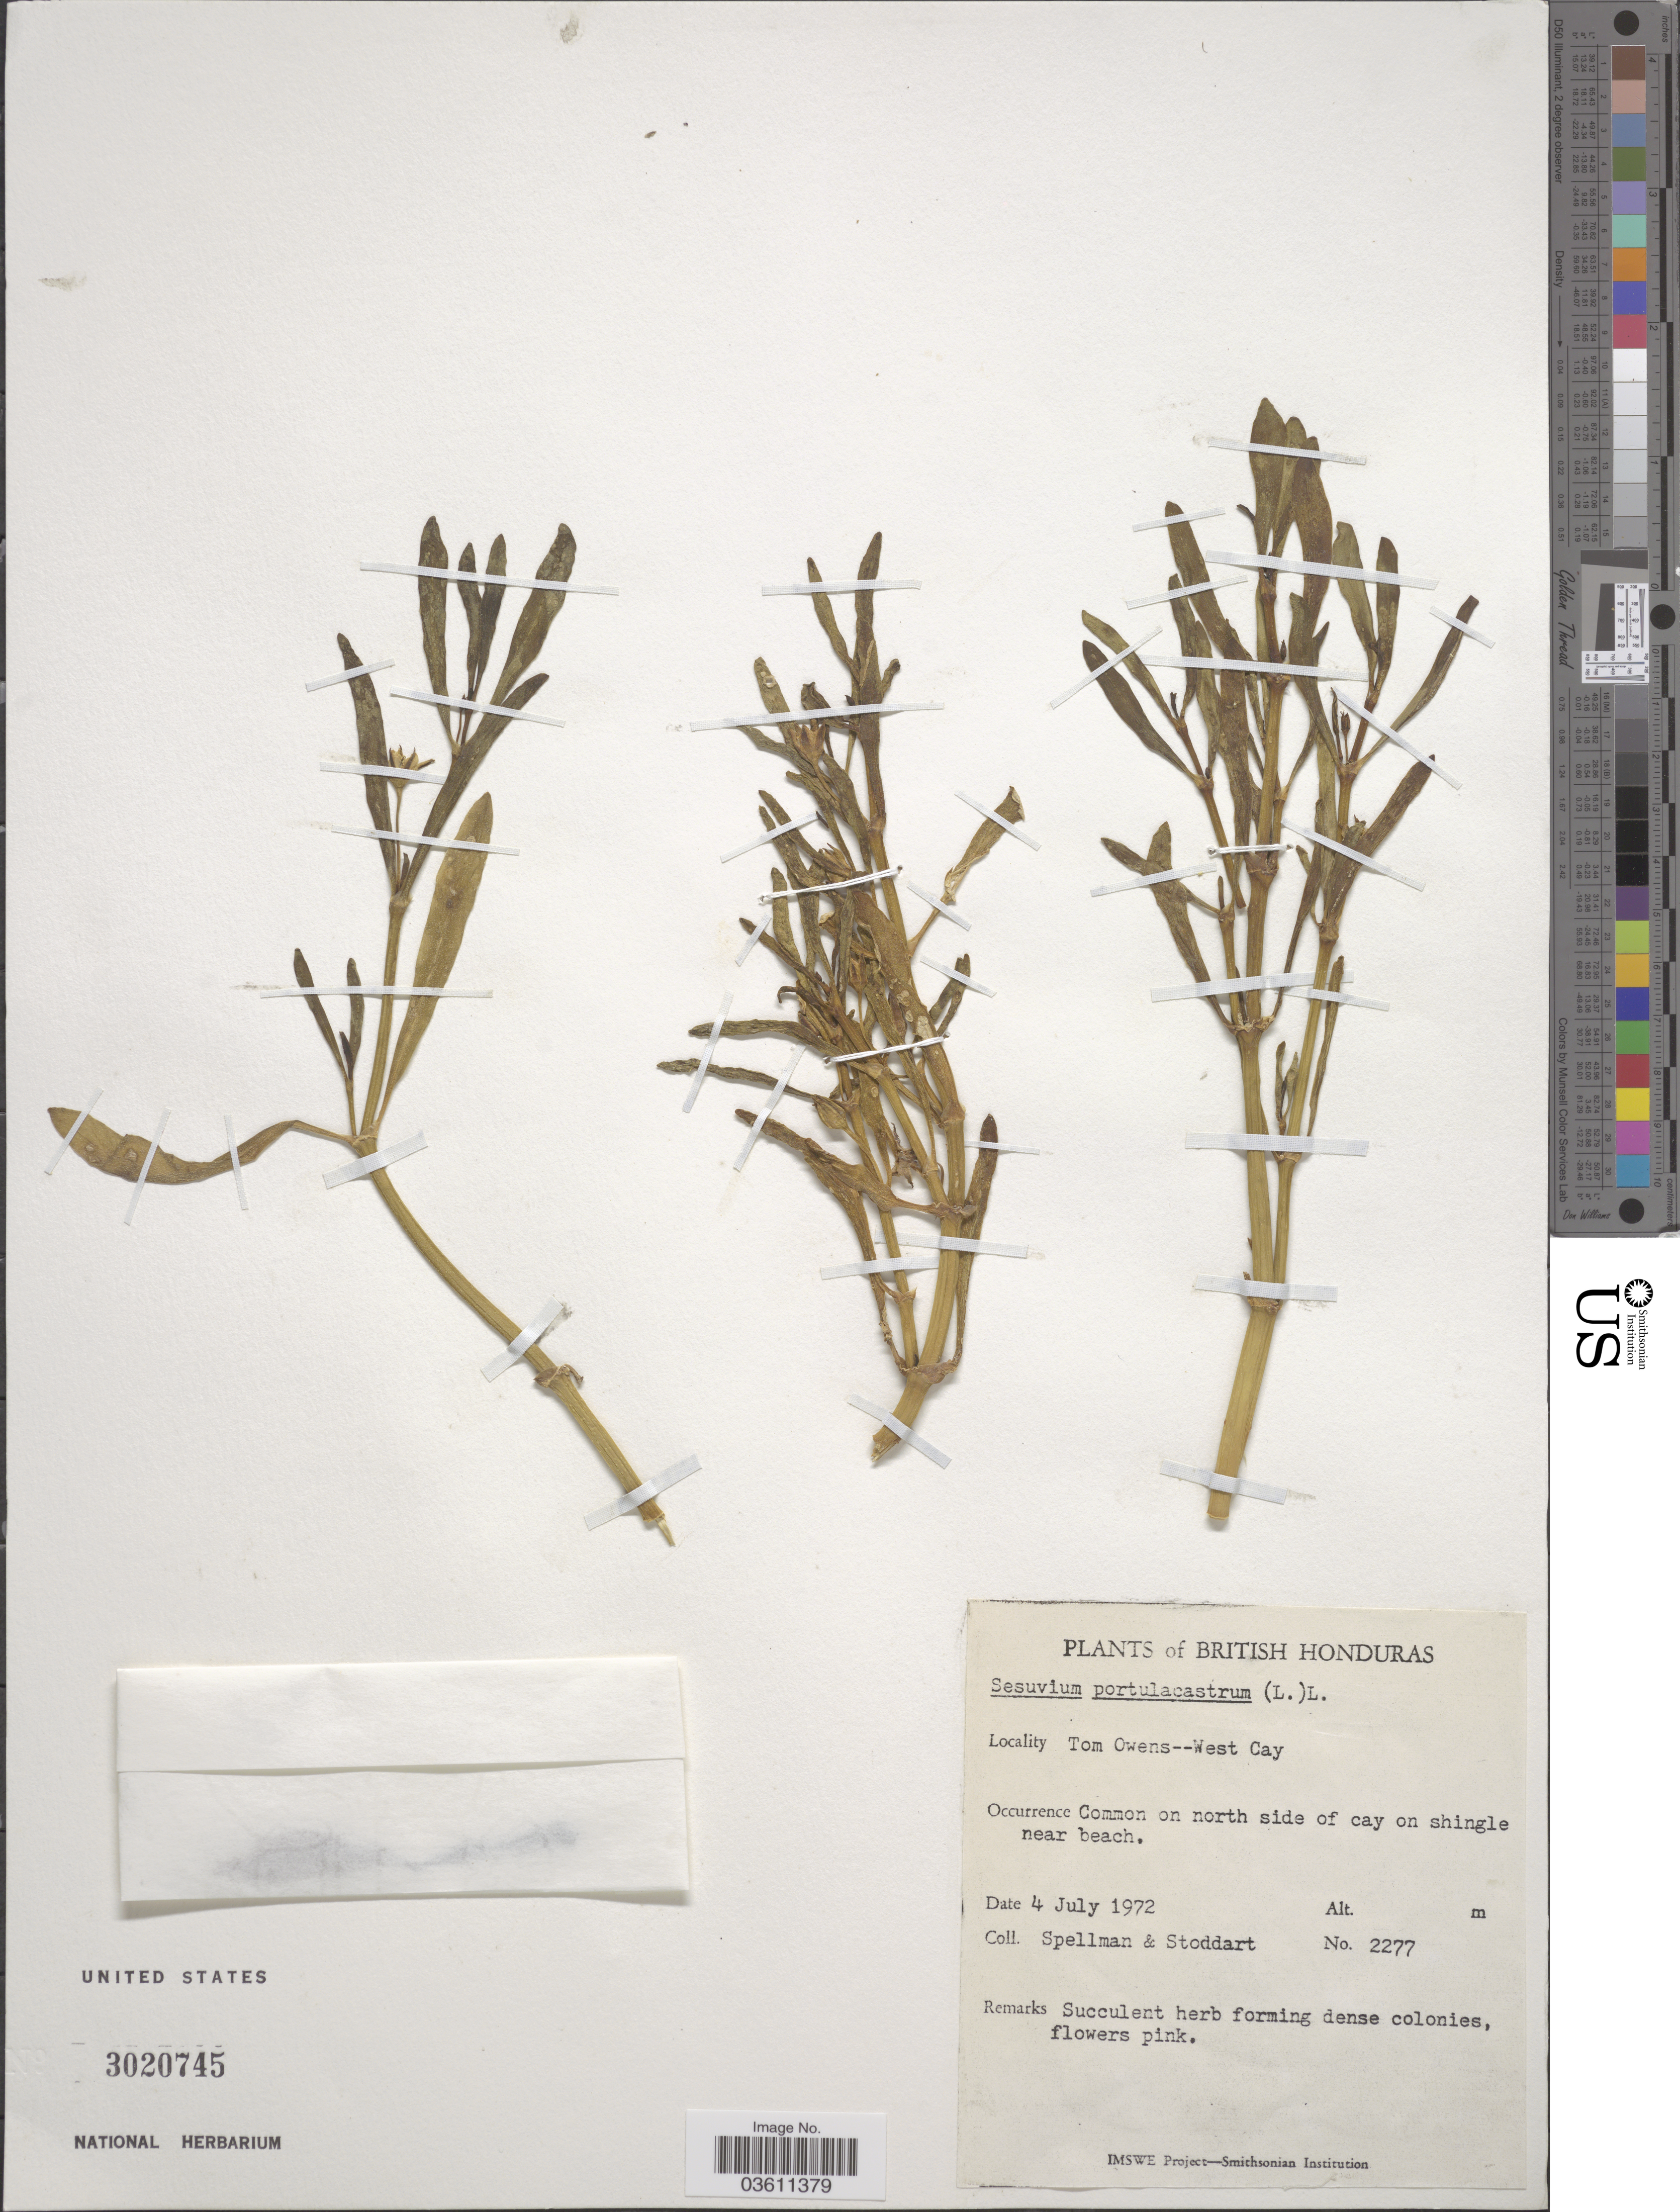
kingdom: Plantae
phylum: Tracheophyta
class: Magnoliopsida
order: Caryophyllales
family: Aizoaceae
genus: Sesuvium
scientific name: Sesuvium portulacastrum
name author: (L.) L.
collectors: Spellman, -- & -. Stoddart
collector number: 2277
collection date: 1972-07-04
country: Belize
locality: British Honduras. Tom Owens--West Cay.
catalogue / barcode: US 3020745